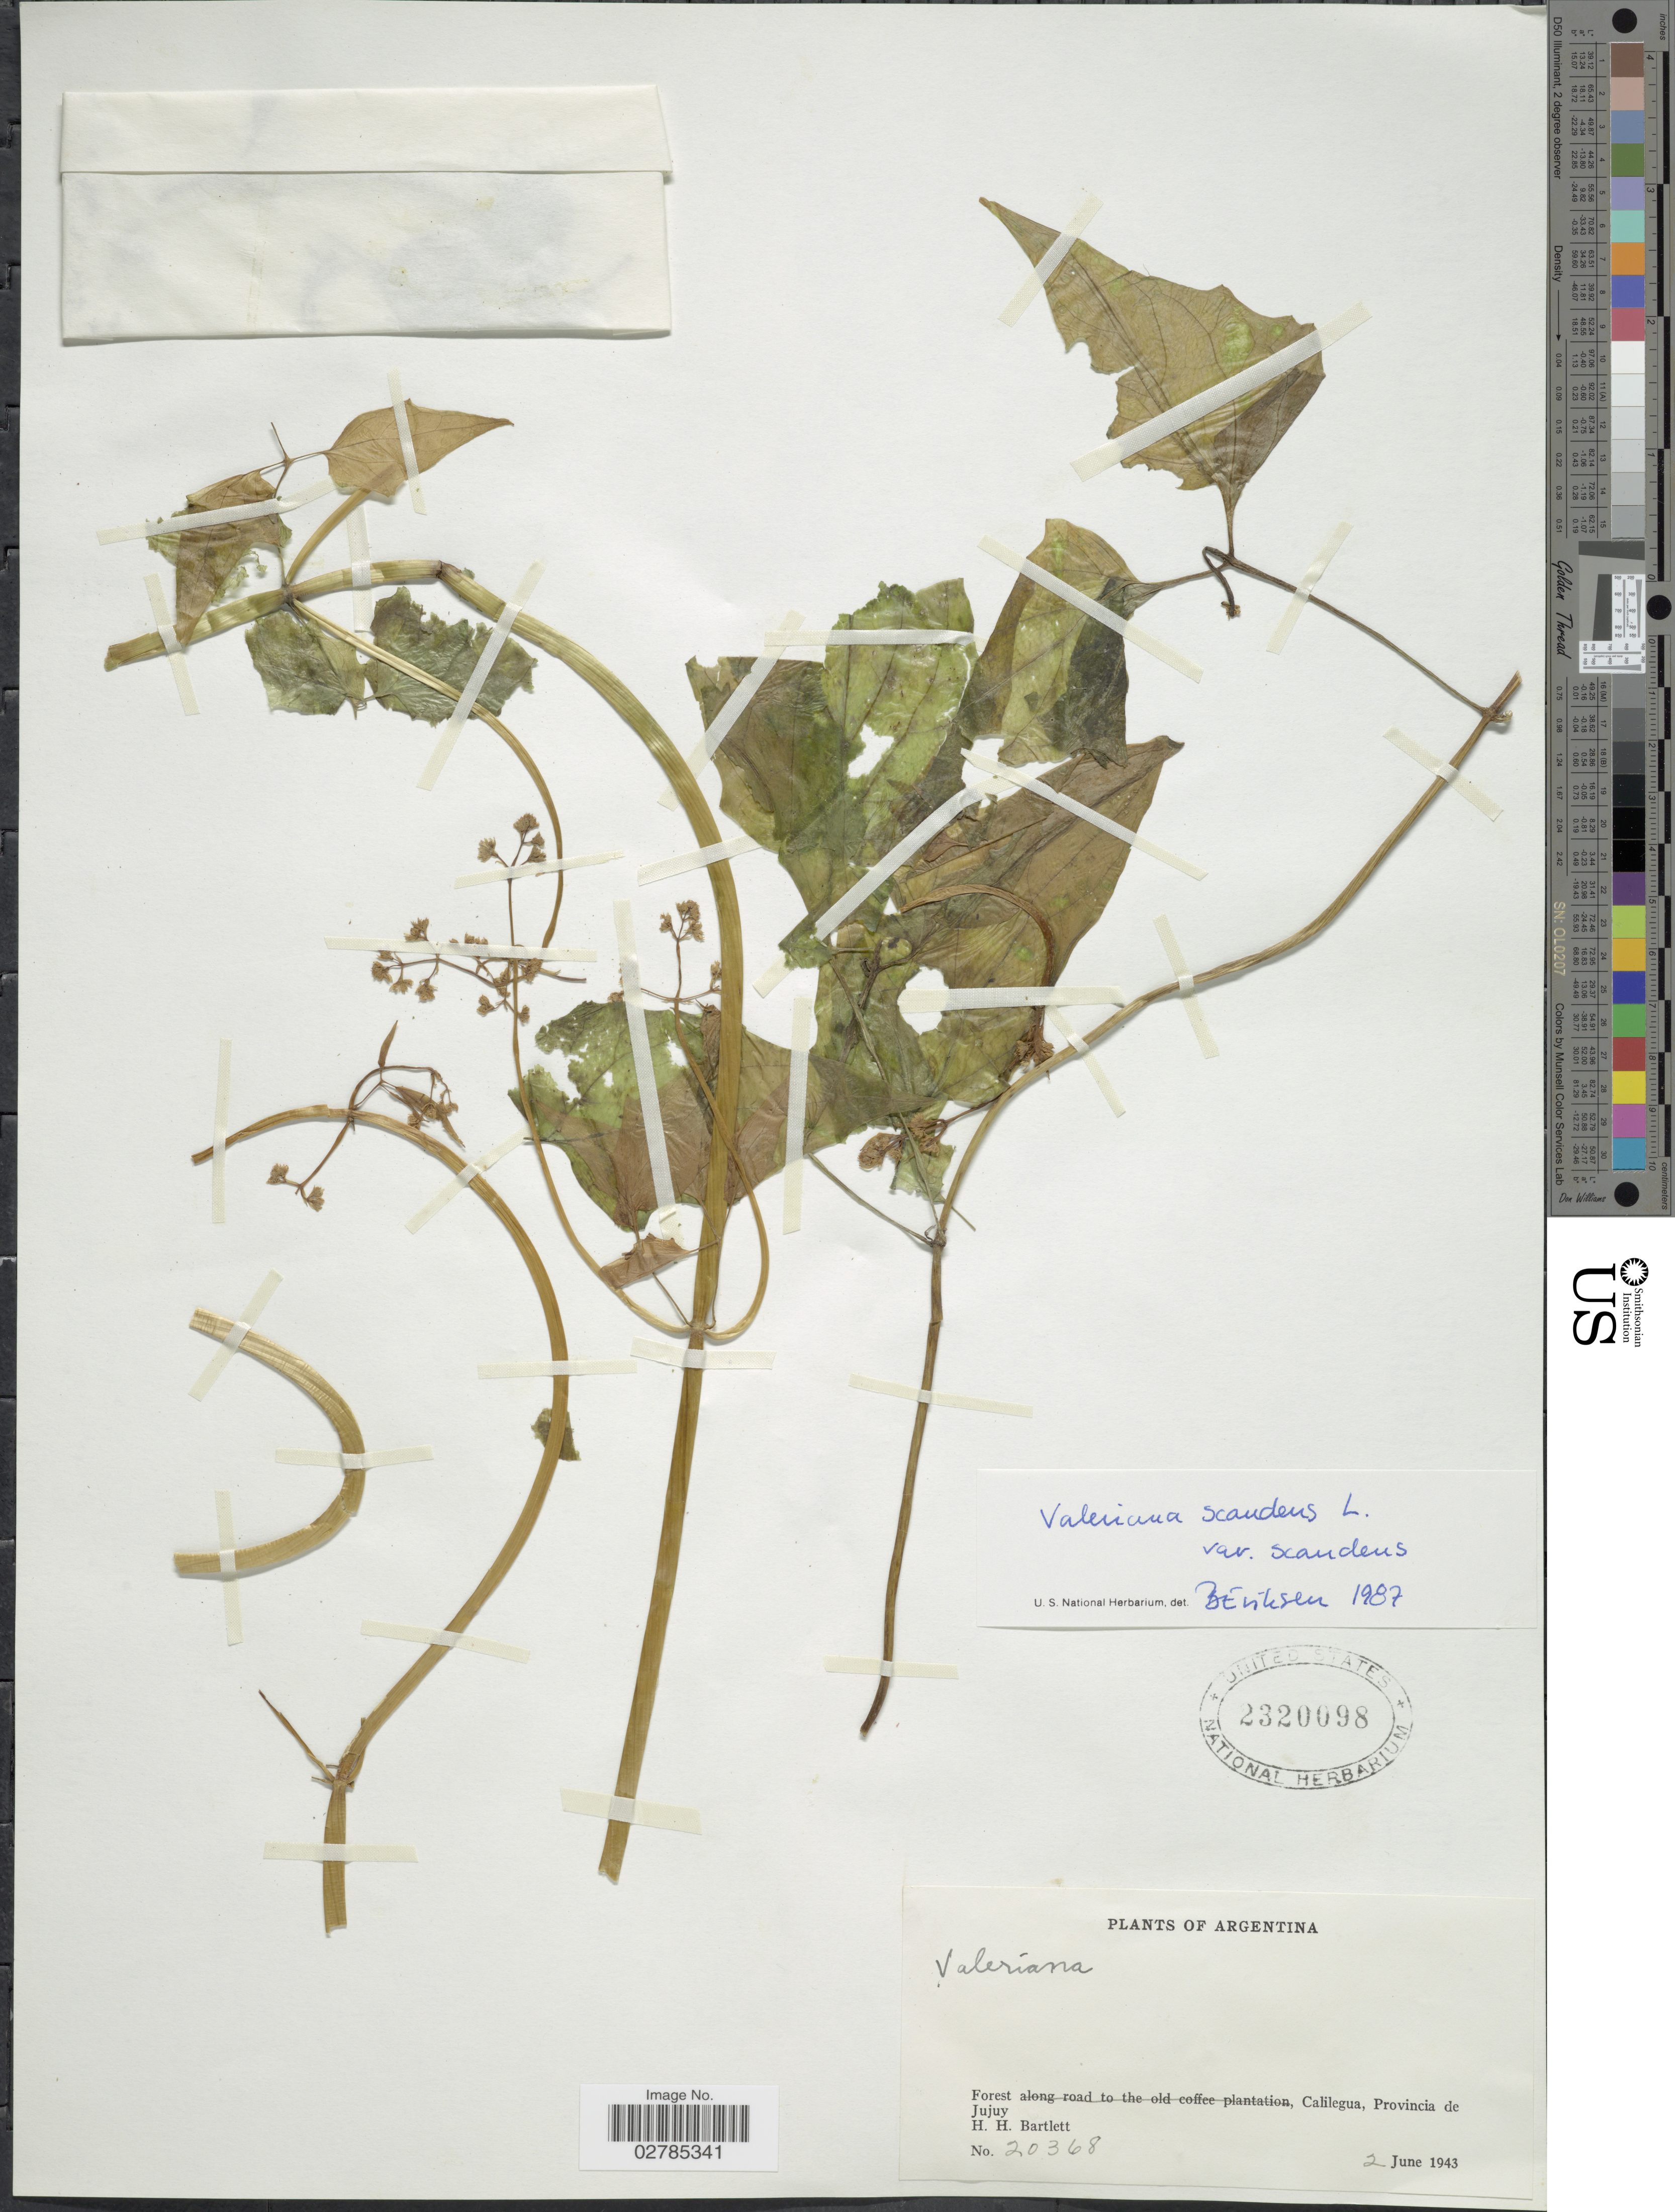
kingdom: Plantae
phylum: Tracheophyta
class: Magnoliopsida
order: Dipsacales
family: Caprifoliaceae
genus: Valeriana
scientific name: Valeriana scandens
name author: L.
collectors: H. H. Bartlett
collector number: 20368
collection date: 1943-06-02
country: Argentina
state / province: Jujuy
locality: Calilegua.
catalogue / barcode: US 2320098